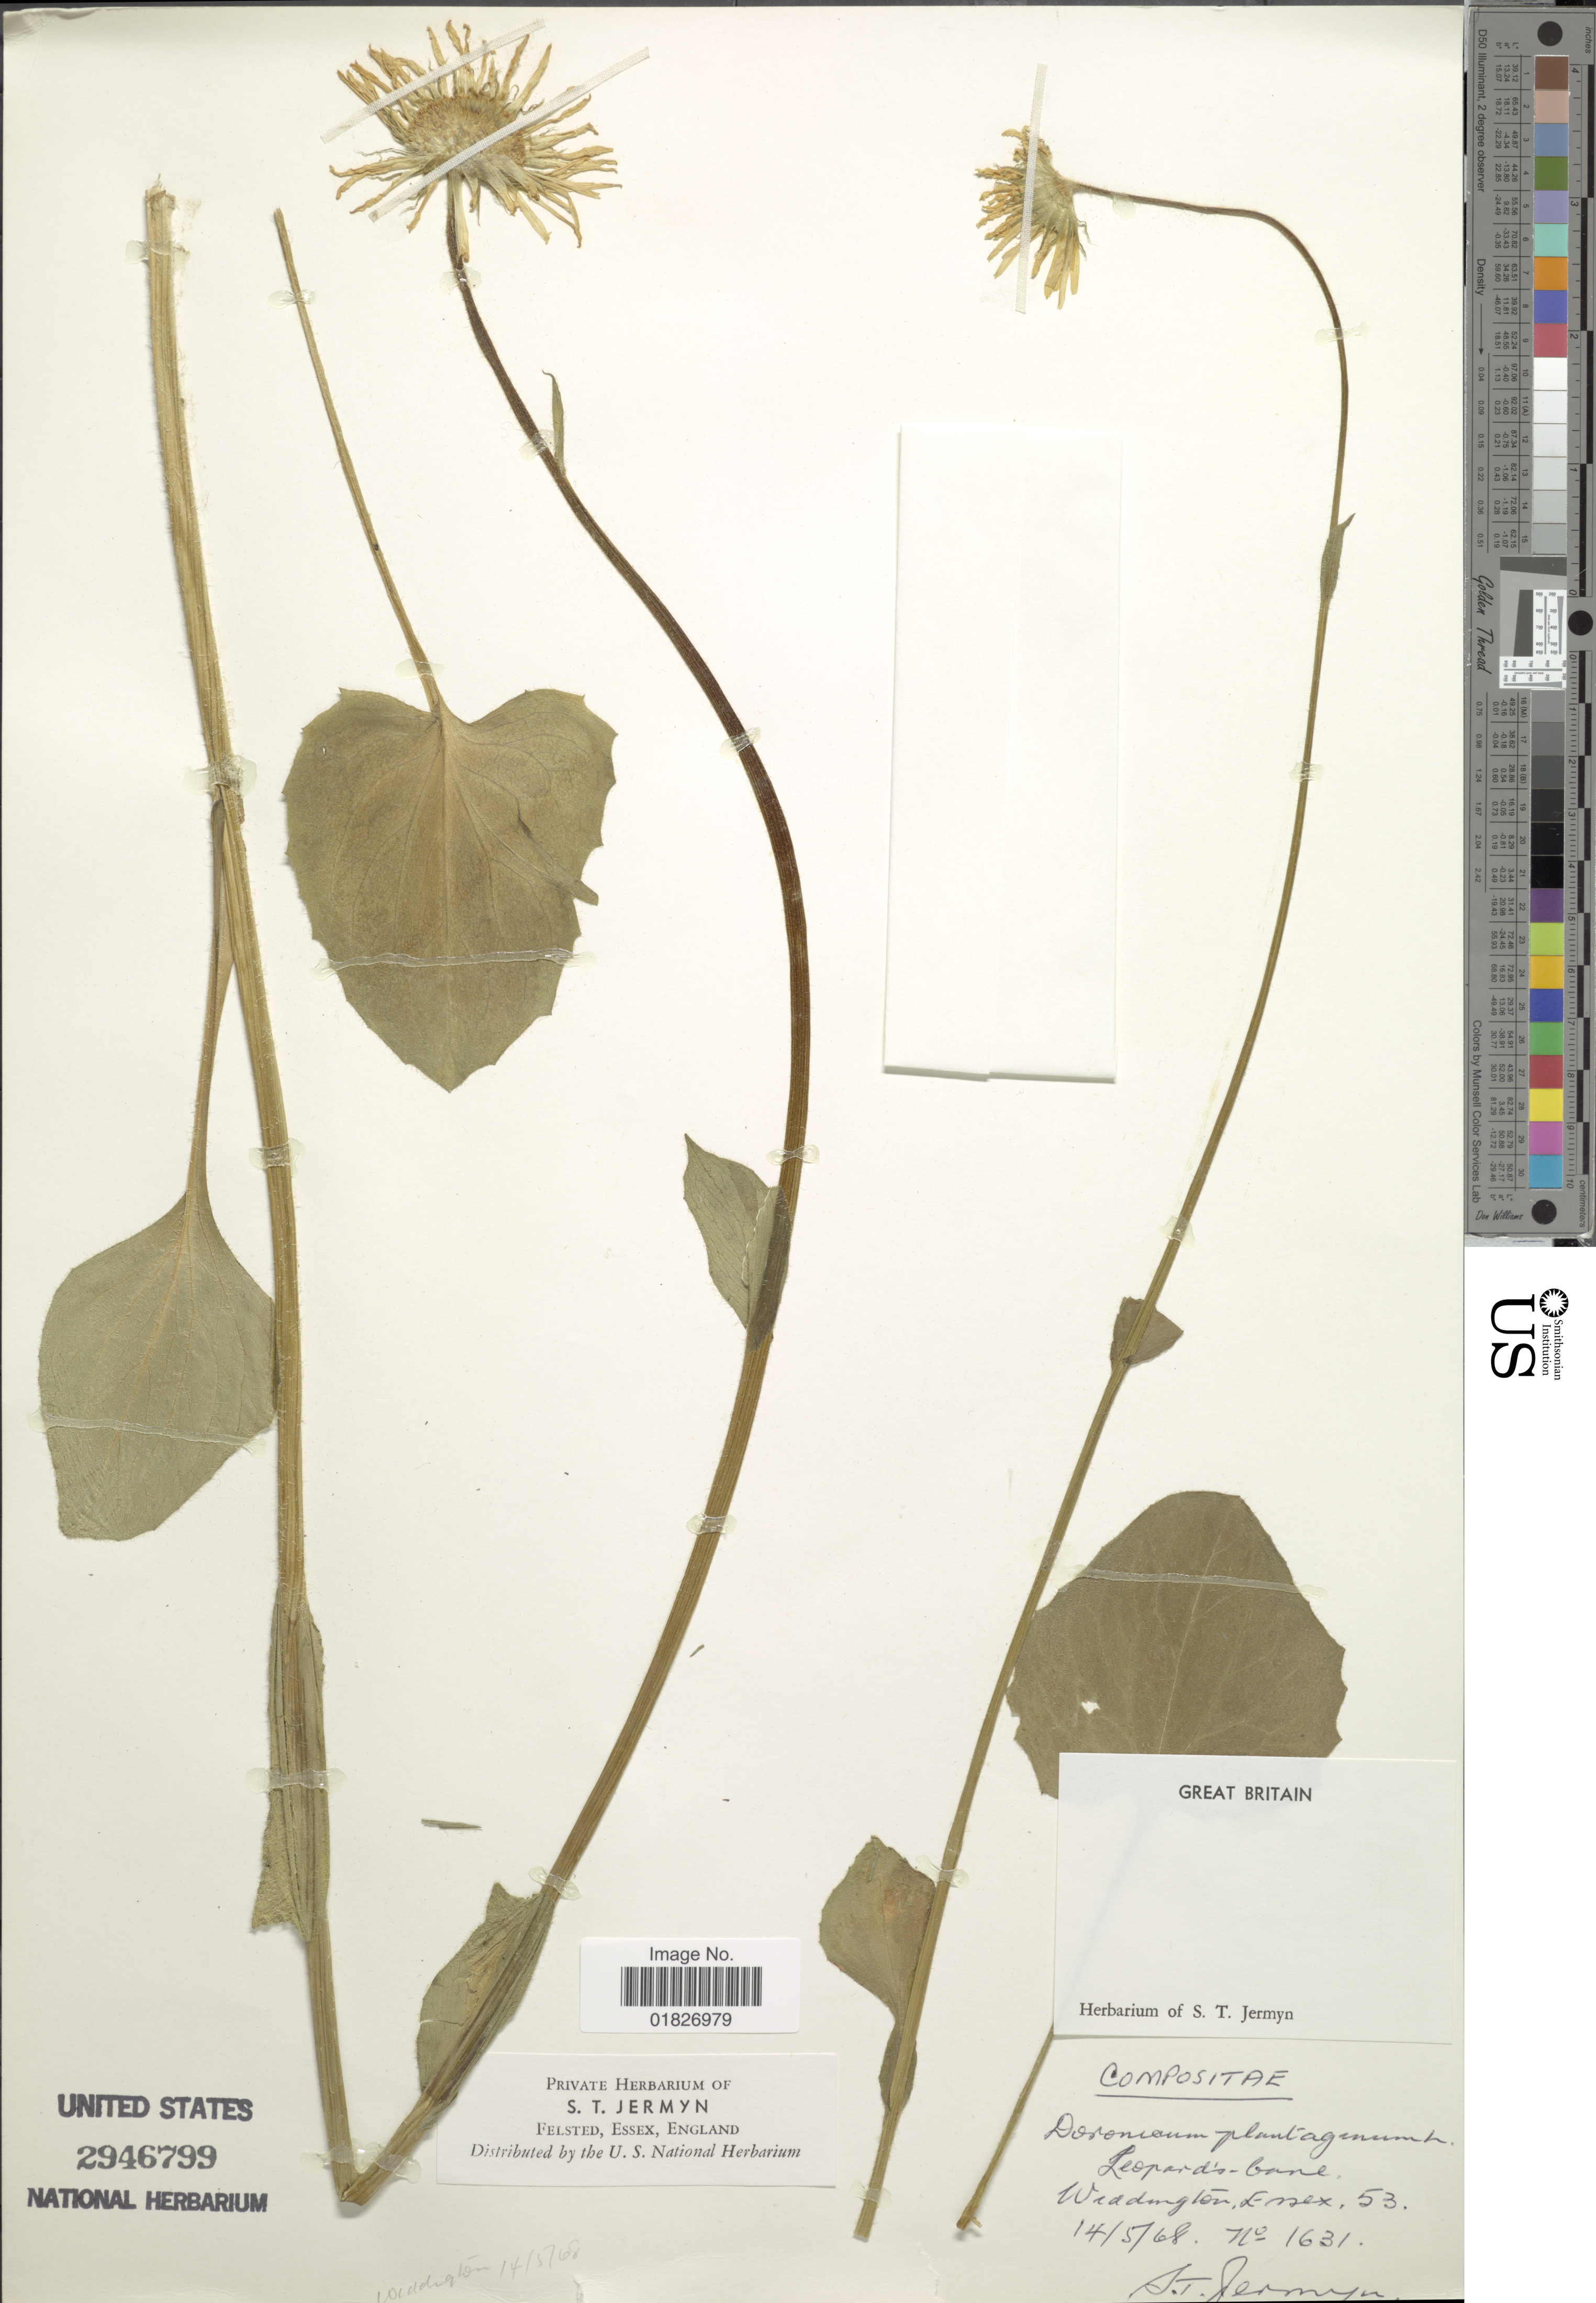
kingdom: Plantae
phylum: Tracheophyta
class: Magnoliopsida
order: Asterales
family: Asteraceae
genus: Doronicum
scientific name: Doronicum plantagineum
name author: L.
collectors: S. Jermyn (herbarium)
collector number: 1631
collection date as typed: Transcribed d/m/y: 14/5/68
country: United Kingdom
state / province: England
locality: Great Britain, Leopard's Cane, Weddington, Essex 53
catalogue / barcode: US 2946799